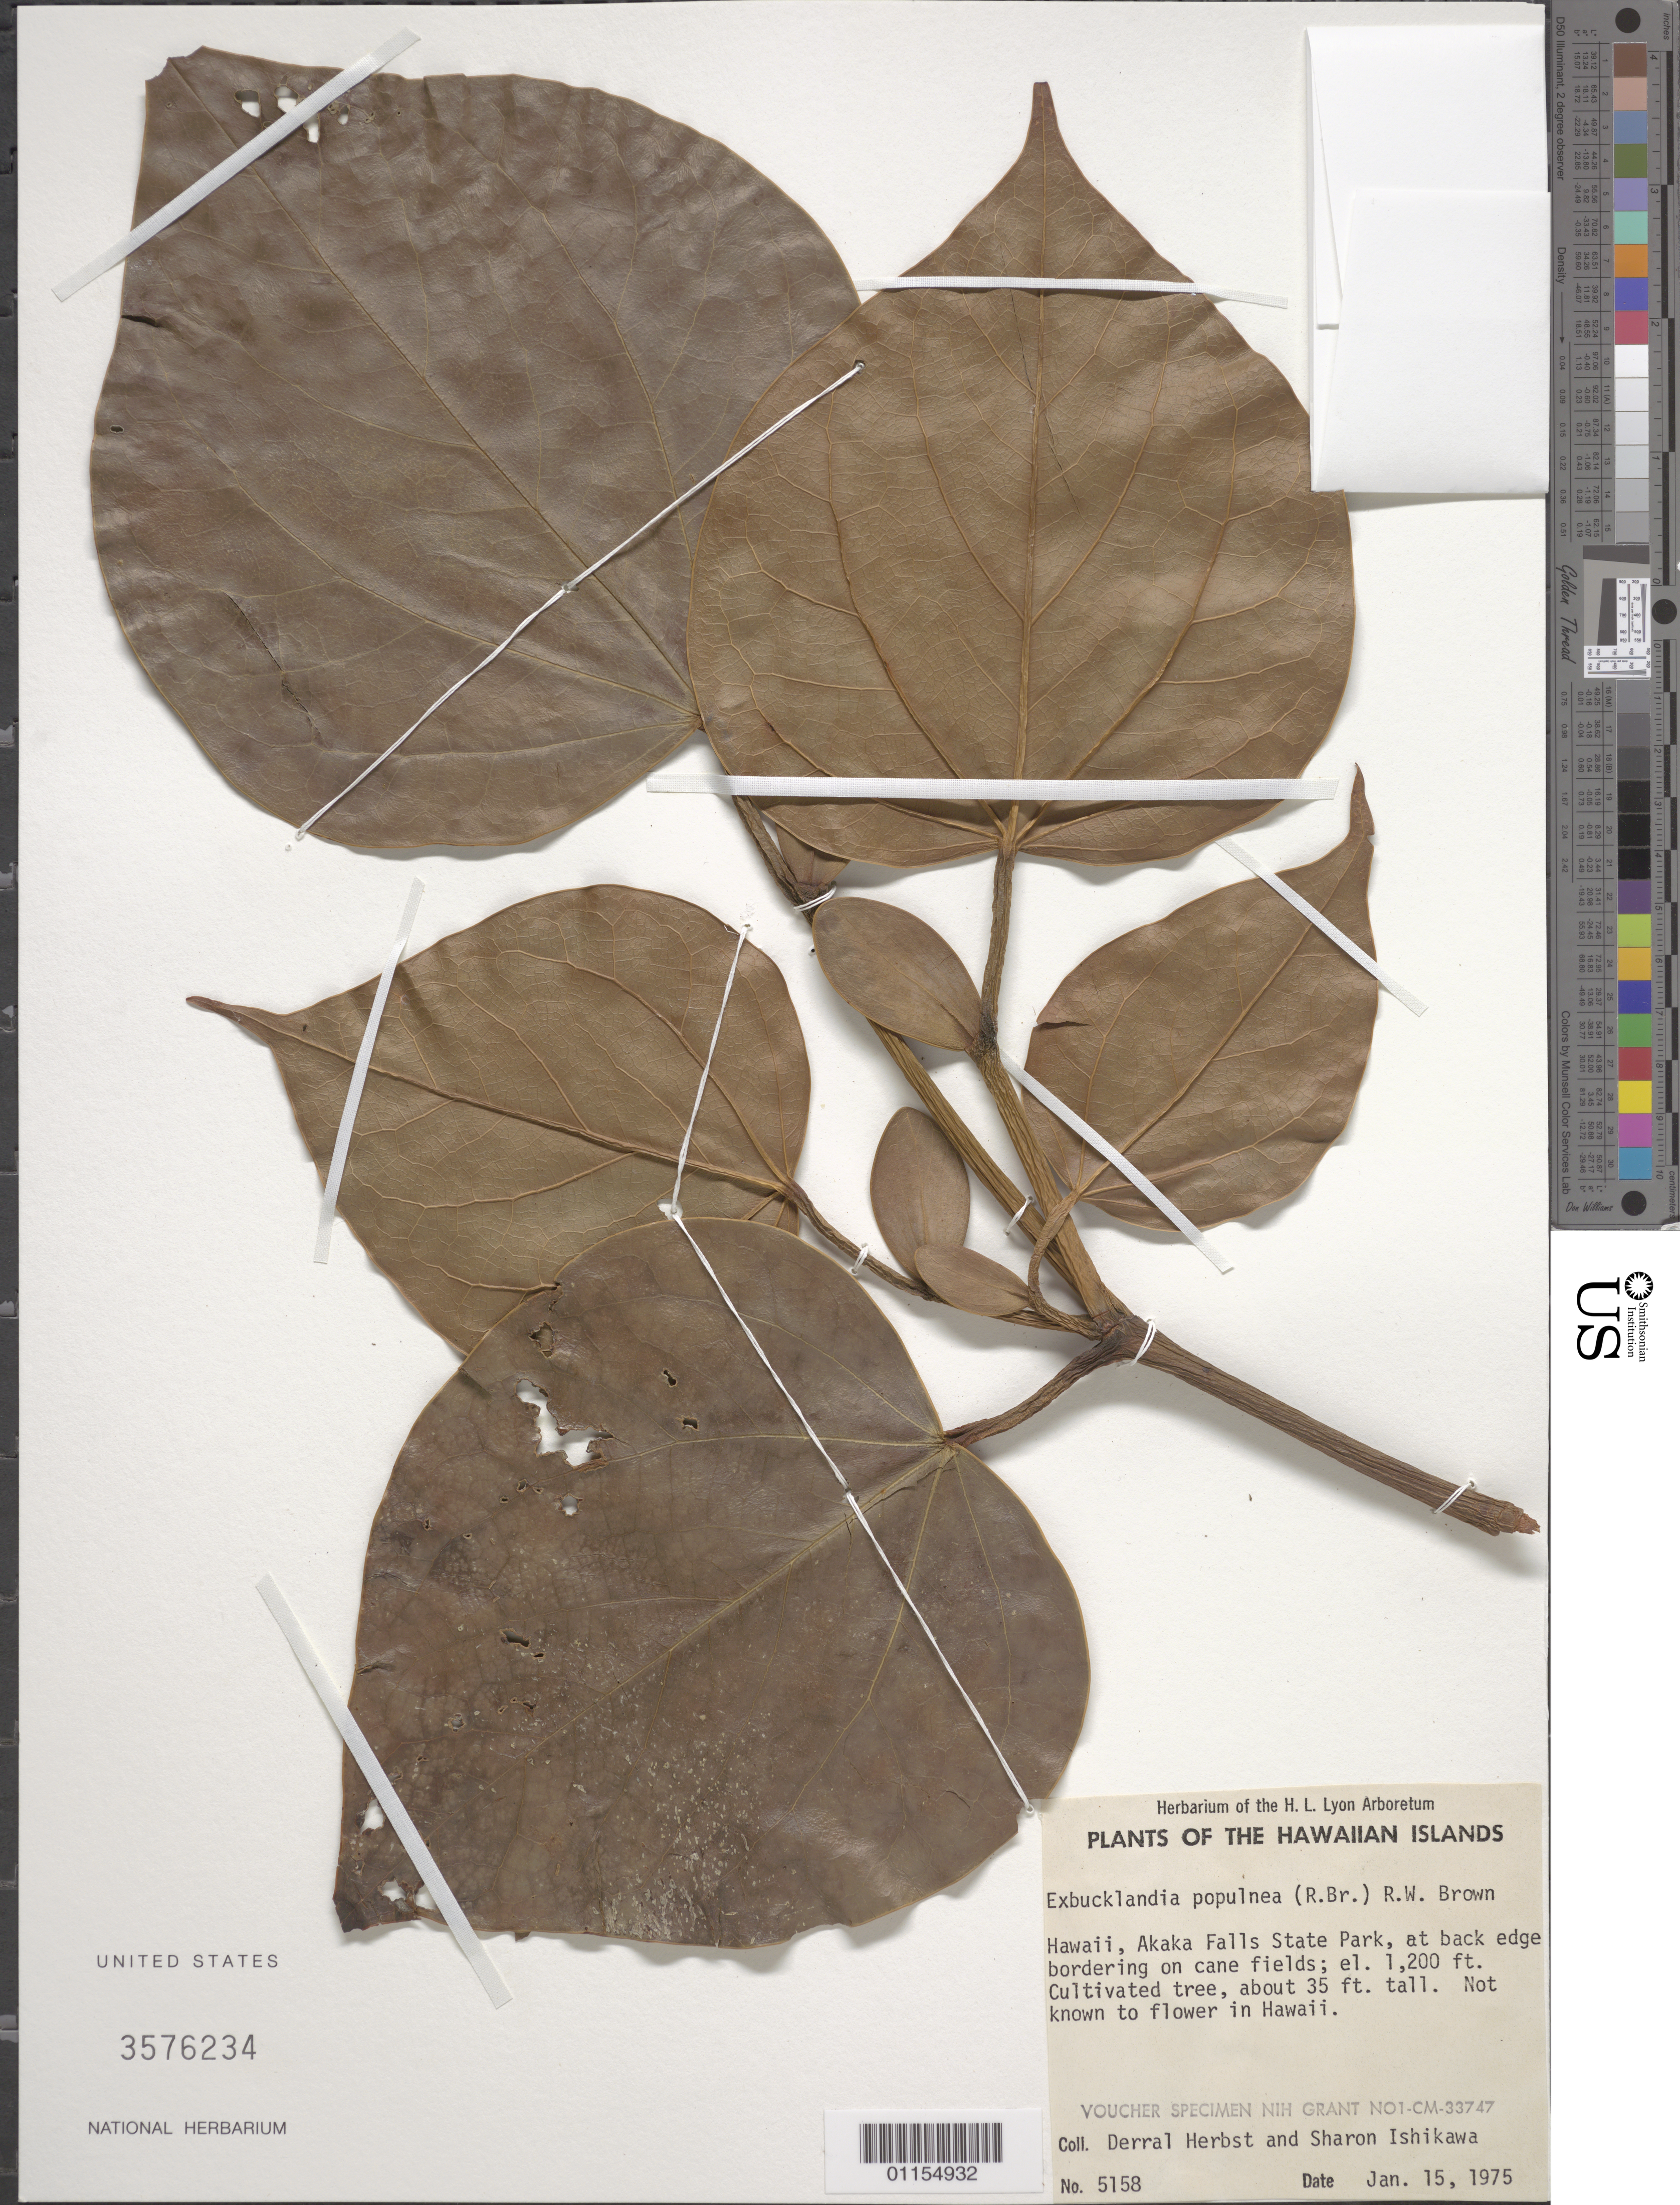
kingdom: Plantae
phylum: Tracheophyta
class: Magnoliopsida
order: Saxifragales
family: Hamamelidaceae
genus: Exbucklandia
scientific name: Exbucklandia populnea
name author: (R. Br. ex Griff.) R.W. Br.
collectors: D. R. Herbst & S. Ishikawa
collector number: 5158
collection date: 1975-01-15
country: United States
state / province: Hawaii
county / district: Hawaii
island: Hawaii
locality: Akaka Falls State Park, at back edge bording on cane fields.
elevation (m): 366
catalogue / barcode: US 3576234